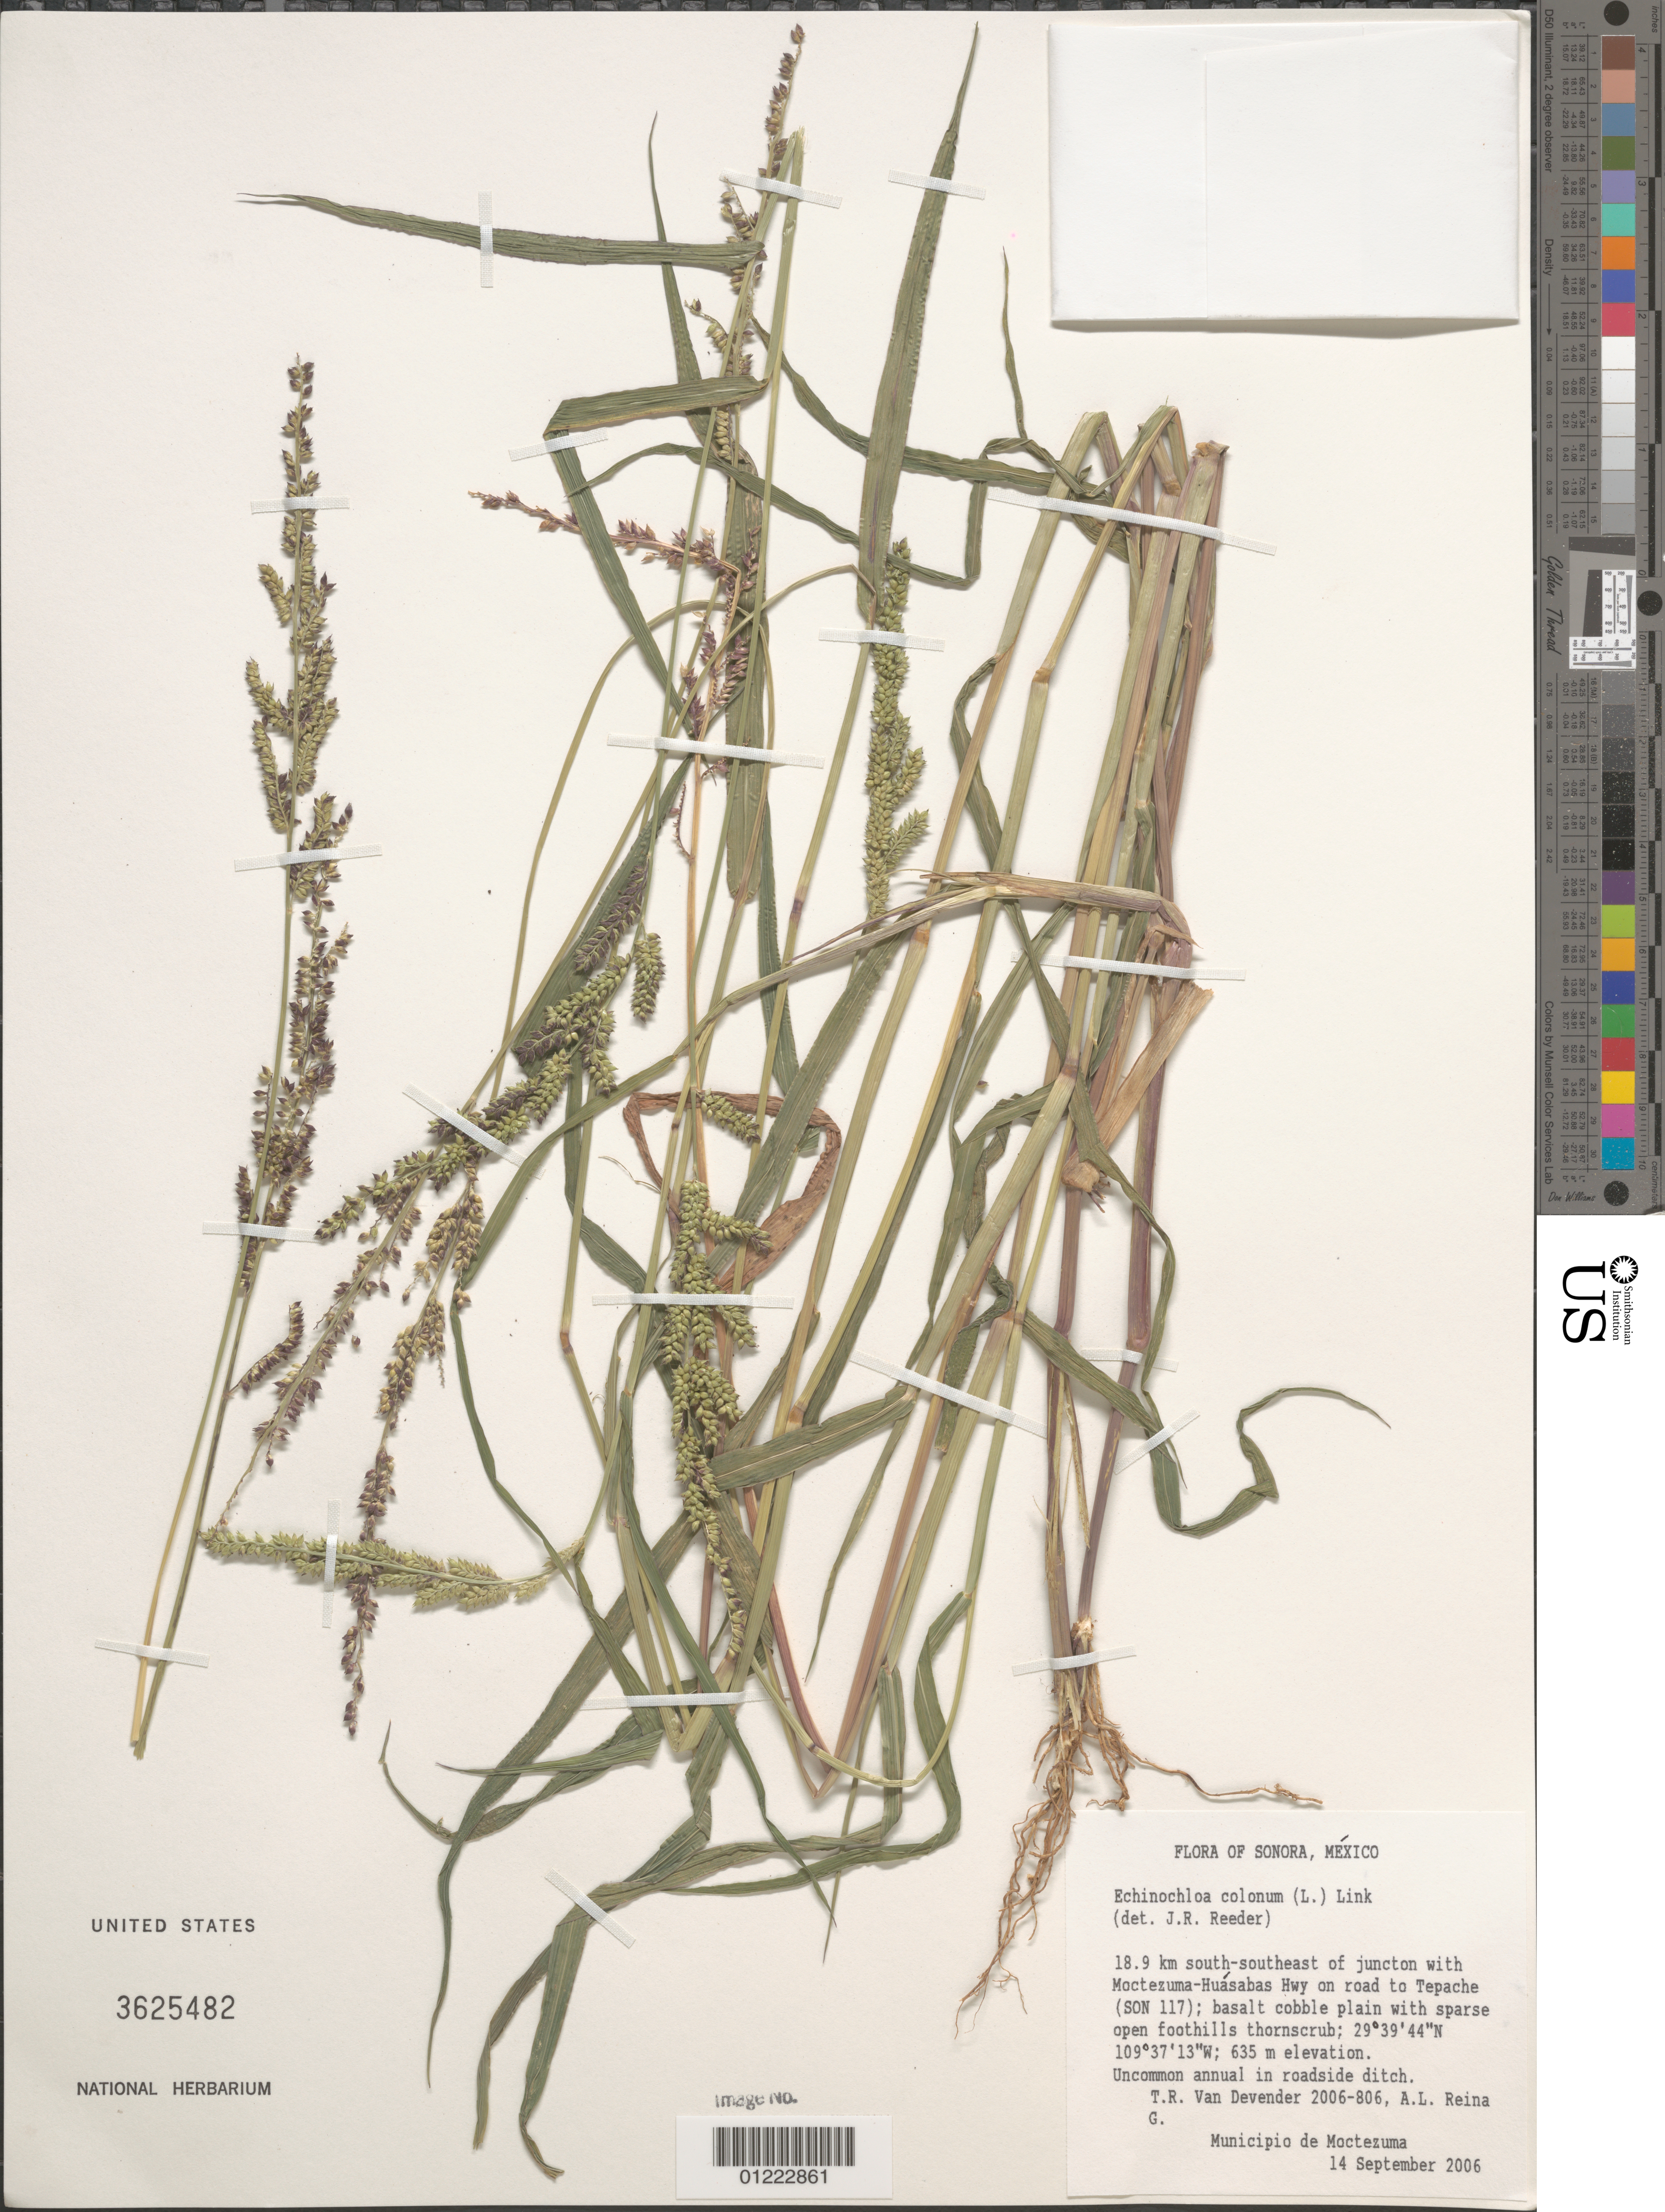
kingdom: Plantae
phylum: Tracheophyta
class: Liliopsida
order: Poales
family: Poaceae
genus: Echinochloa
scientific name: Echinochloa colonum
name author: (L.) Link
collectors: T. R. Van Devender & A. L. Reina G.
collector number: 2006-806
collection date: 2006-09-14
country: Mexico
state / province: Sonora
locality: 18.9 km south-southeast of junction with Montezuma-Huasabas Hwy on road to Tepache (SON 117); basalt cobble plain with sparse open foothills thornscrub;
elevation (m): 635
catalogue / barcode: US 3625482